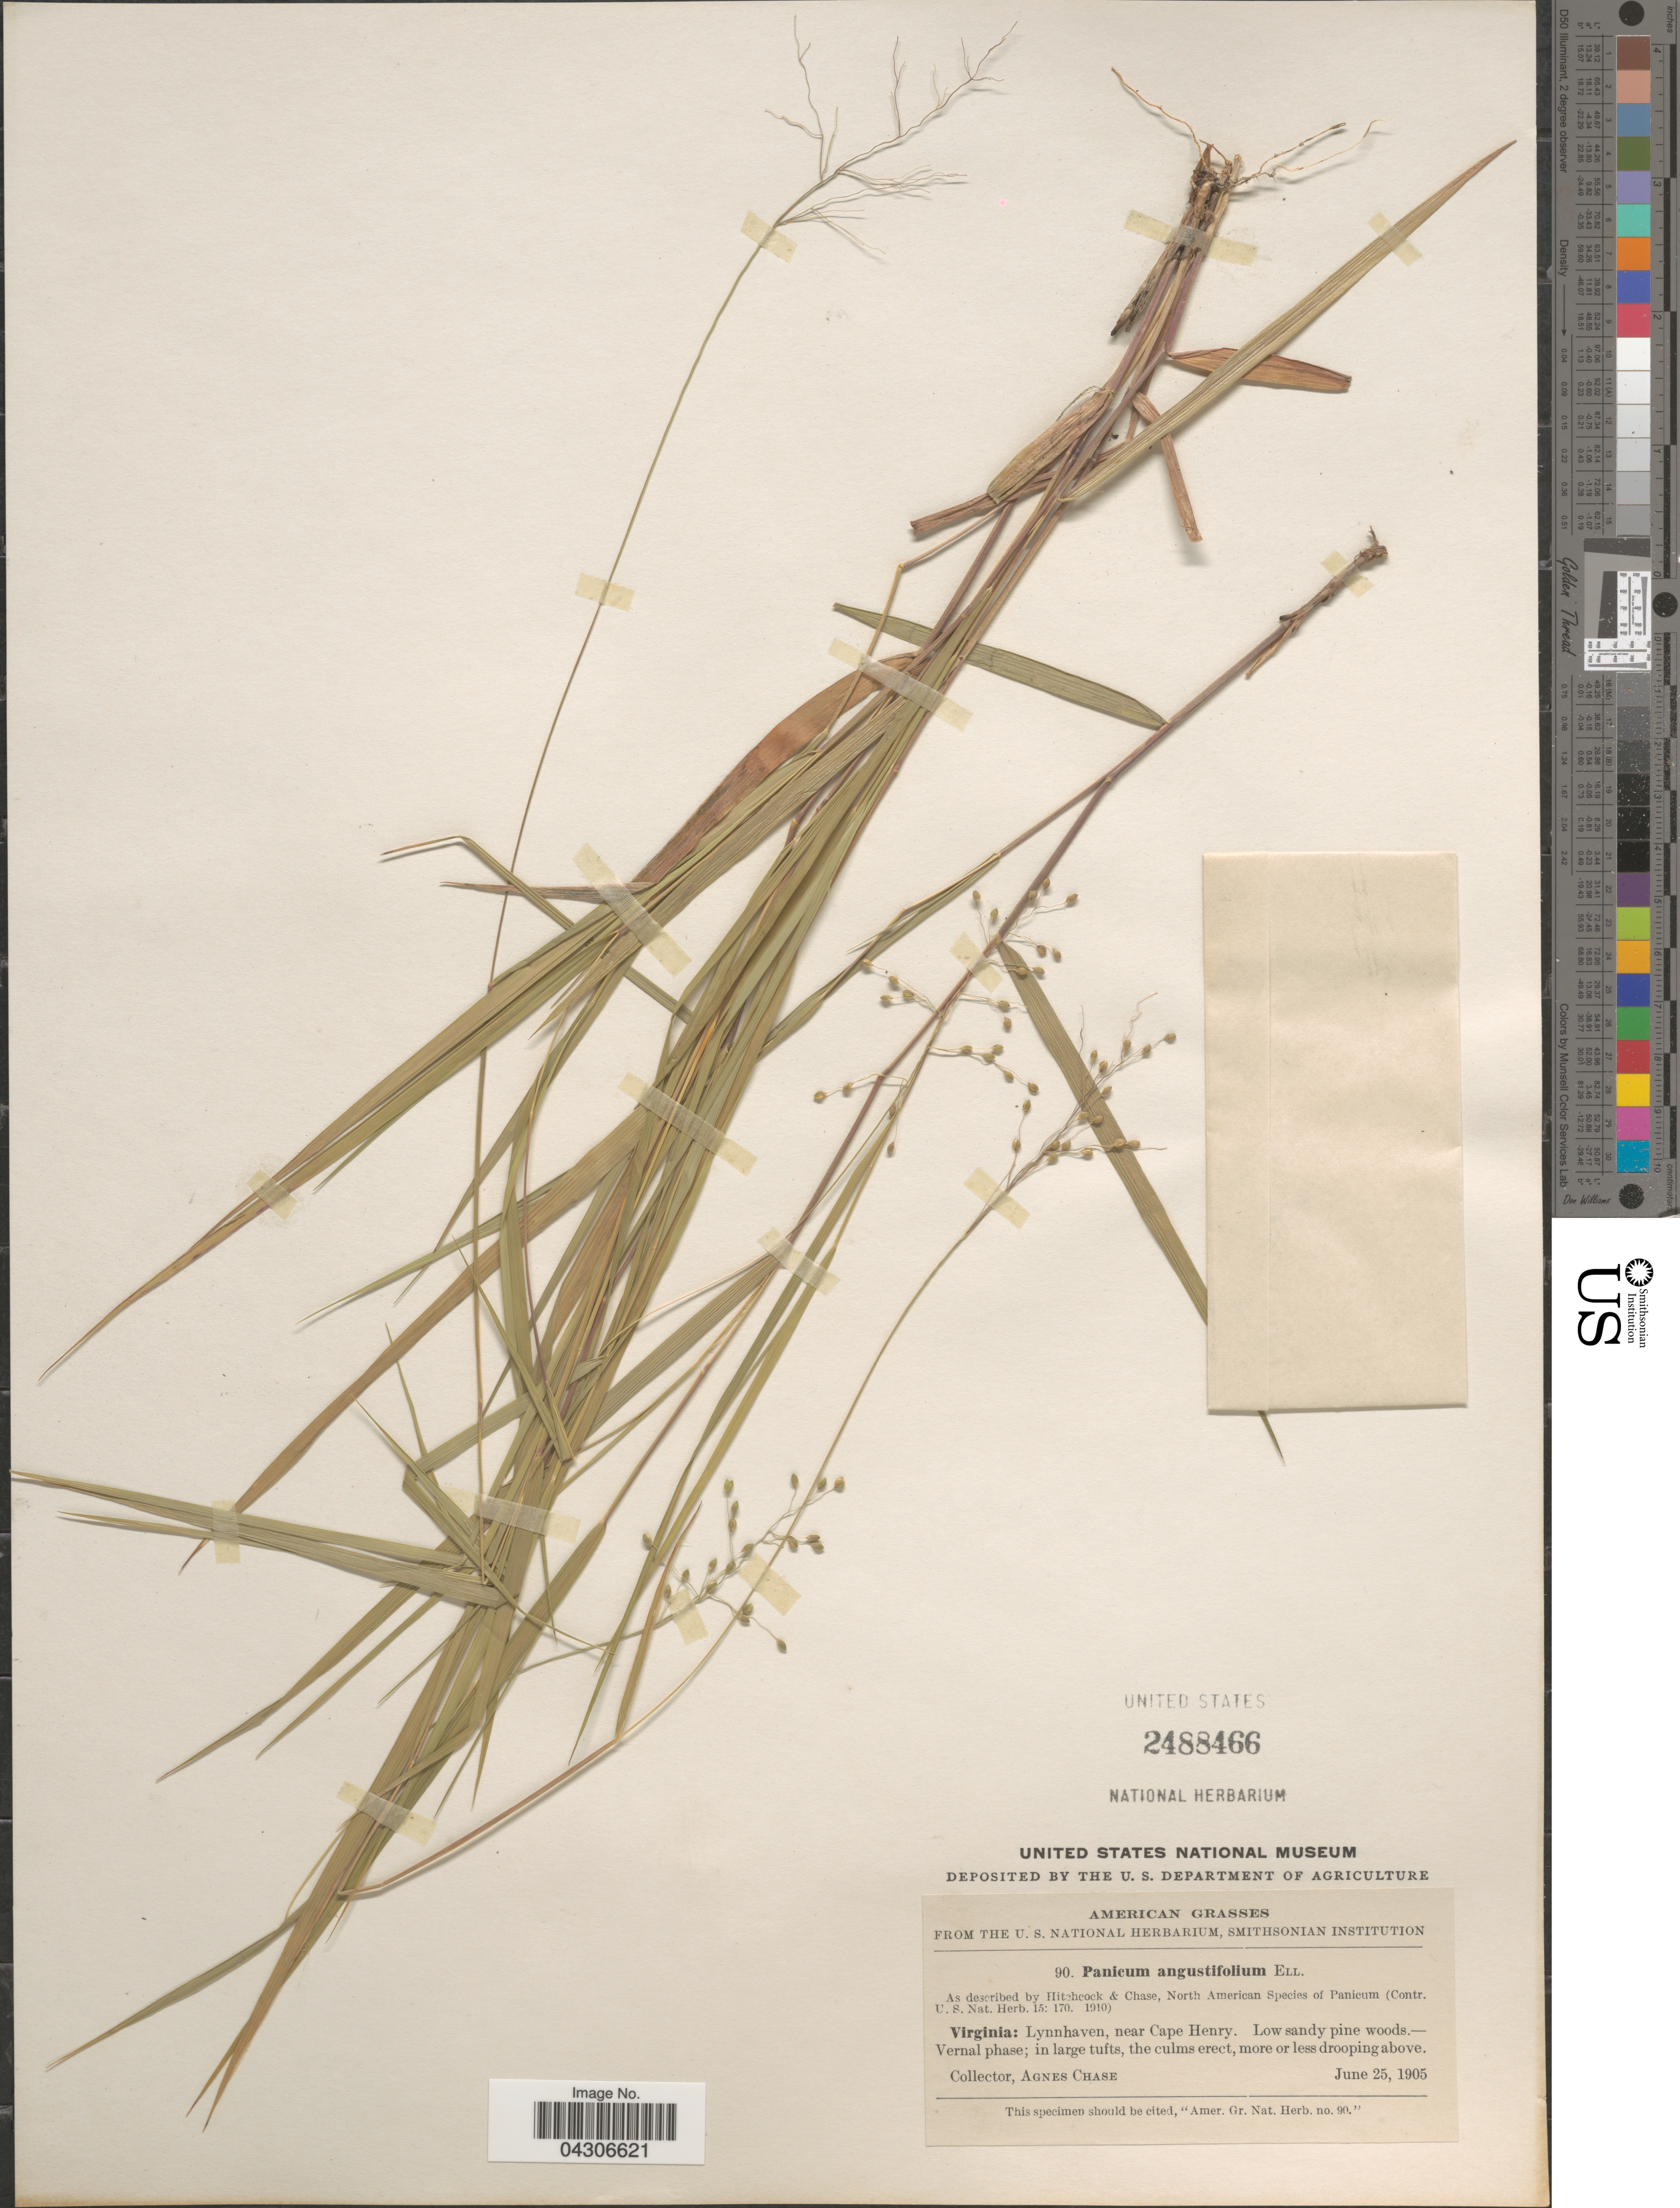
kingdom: Plantae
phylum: Tracheophyta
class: Liliopsida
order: Poales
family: Poaceae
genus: Dichanthelium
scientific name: Dichanthelium aciculare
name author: (Desv. ex Poir.) Gould & C.A. Clark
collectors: A. Chase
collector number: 90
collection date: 1905-06-25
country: United States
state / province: Virginia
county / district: City of Virginia Beach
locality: Lynnhaven, near Cape Henry.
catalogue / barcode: US 2488466